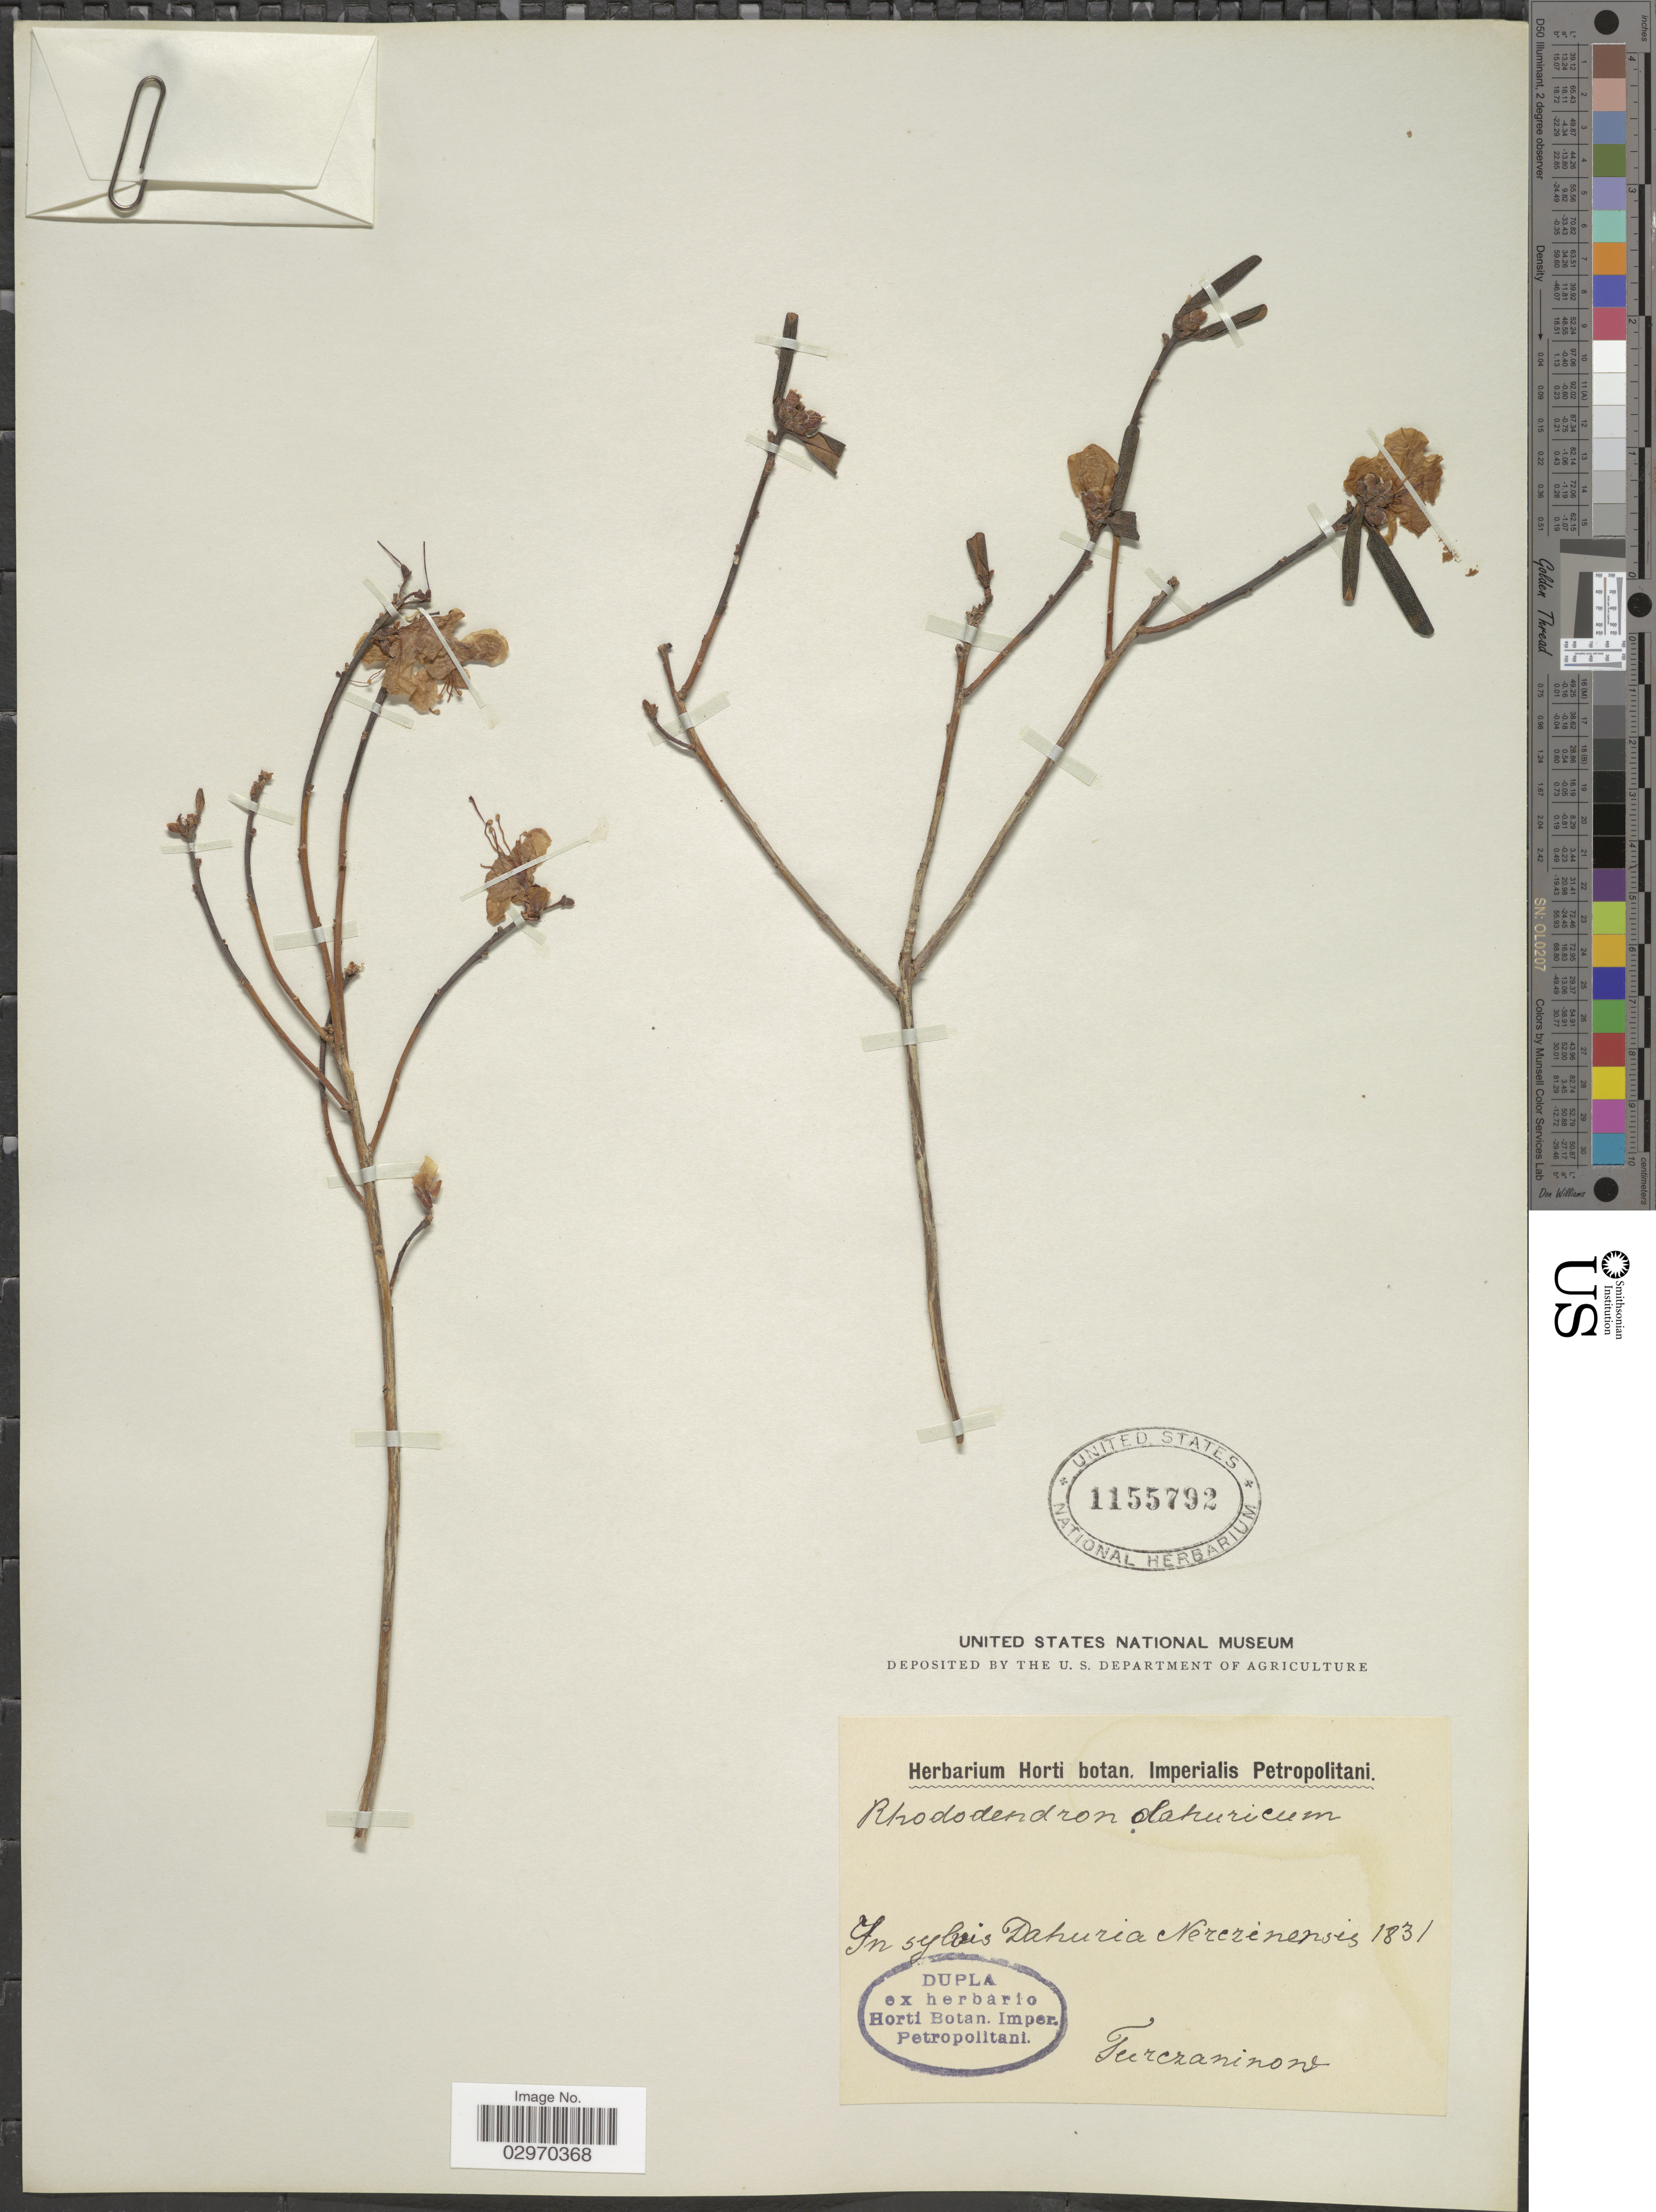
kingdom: Plantae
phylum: Tracheophyta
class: Magnoliopsida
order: Ericales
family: Ericaceae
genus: Rhododendron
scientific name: Rhododendron dauricum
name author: L.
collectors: Turczaninow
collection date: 1831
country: Russian Federation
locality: In sylvis Dahuria Nerczinensis.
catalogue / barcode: US 1155792